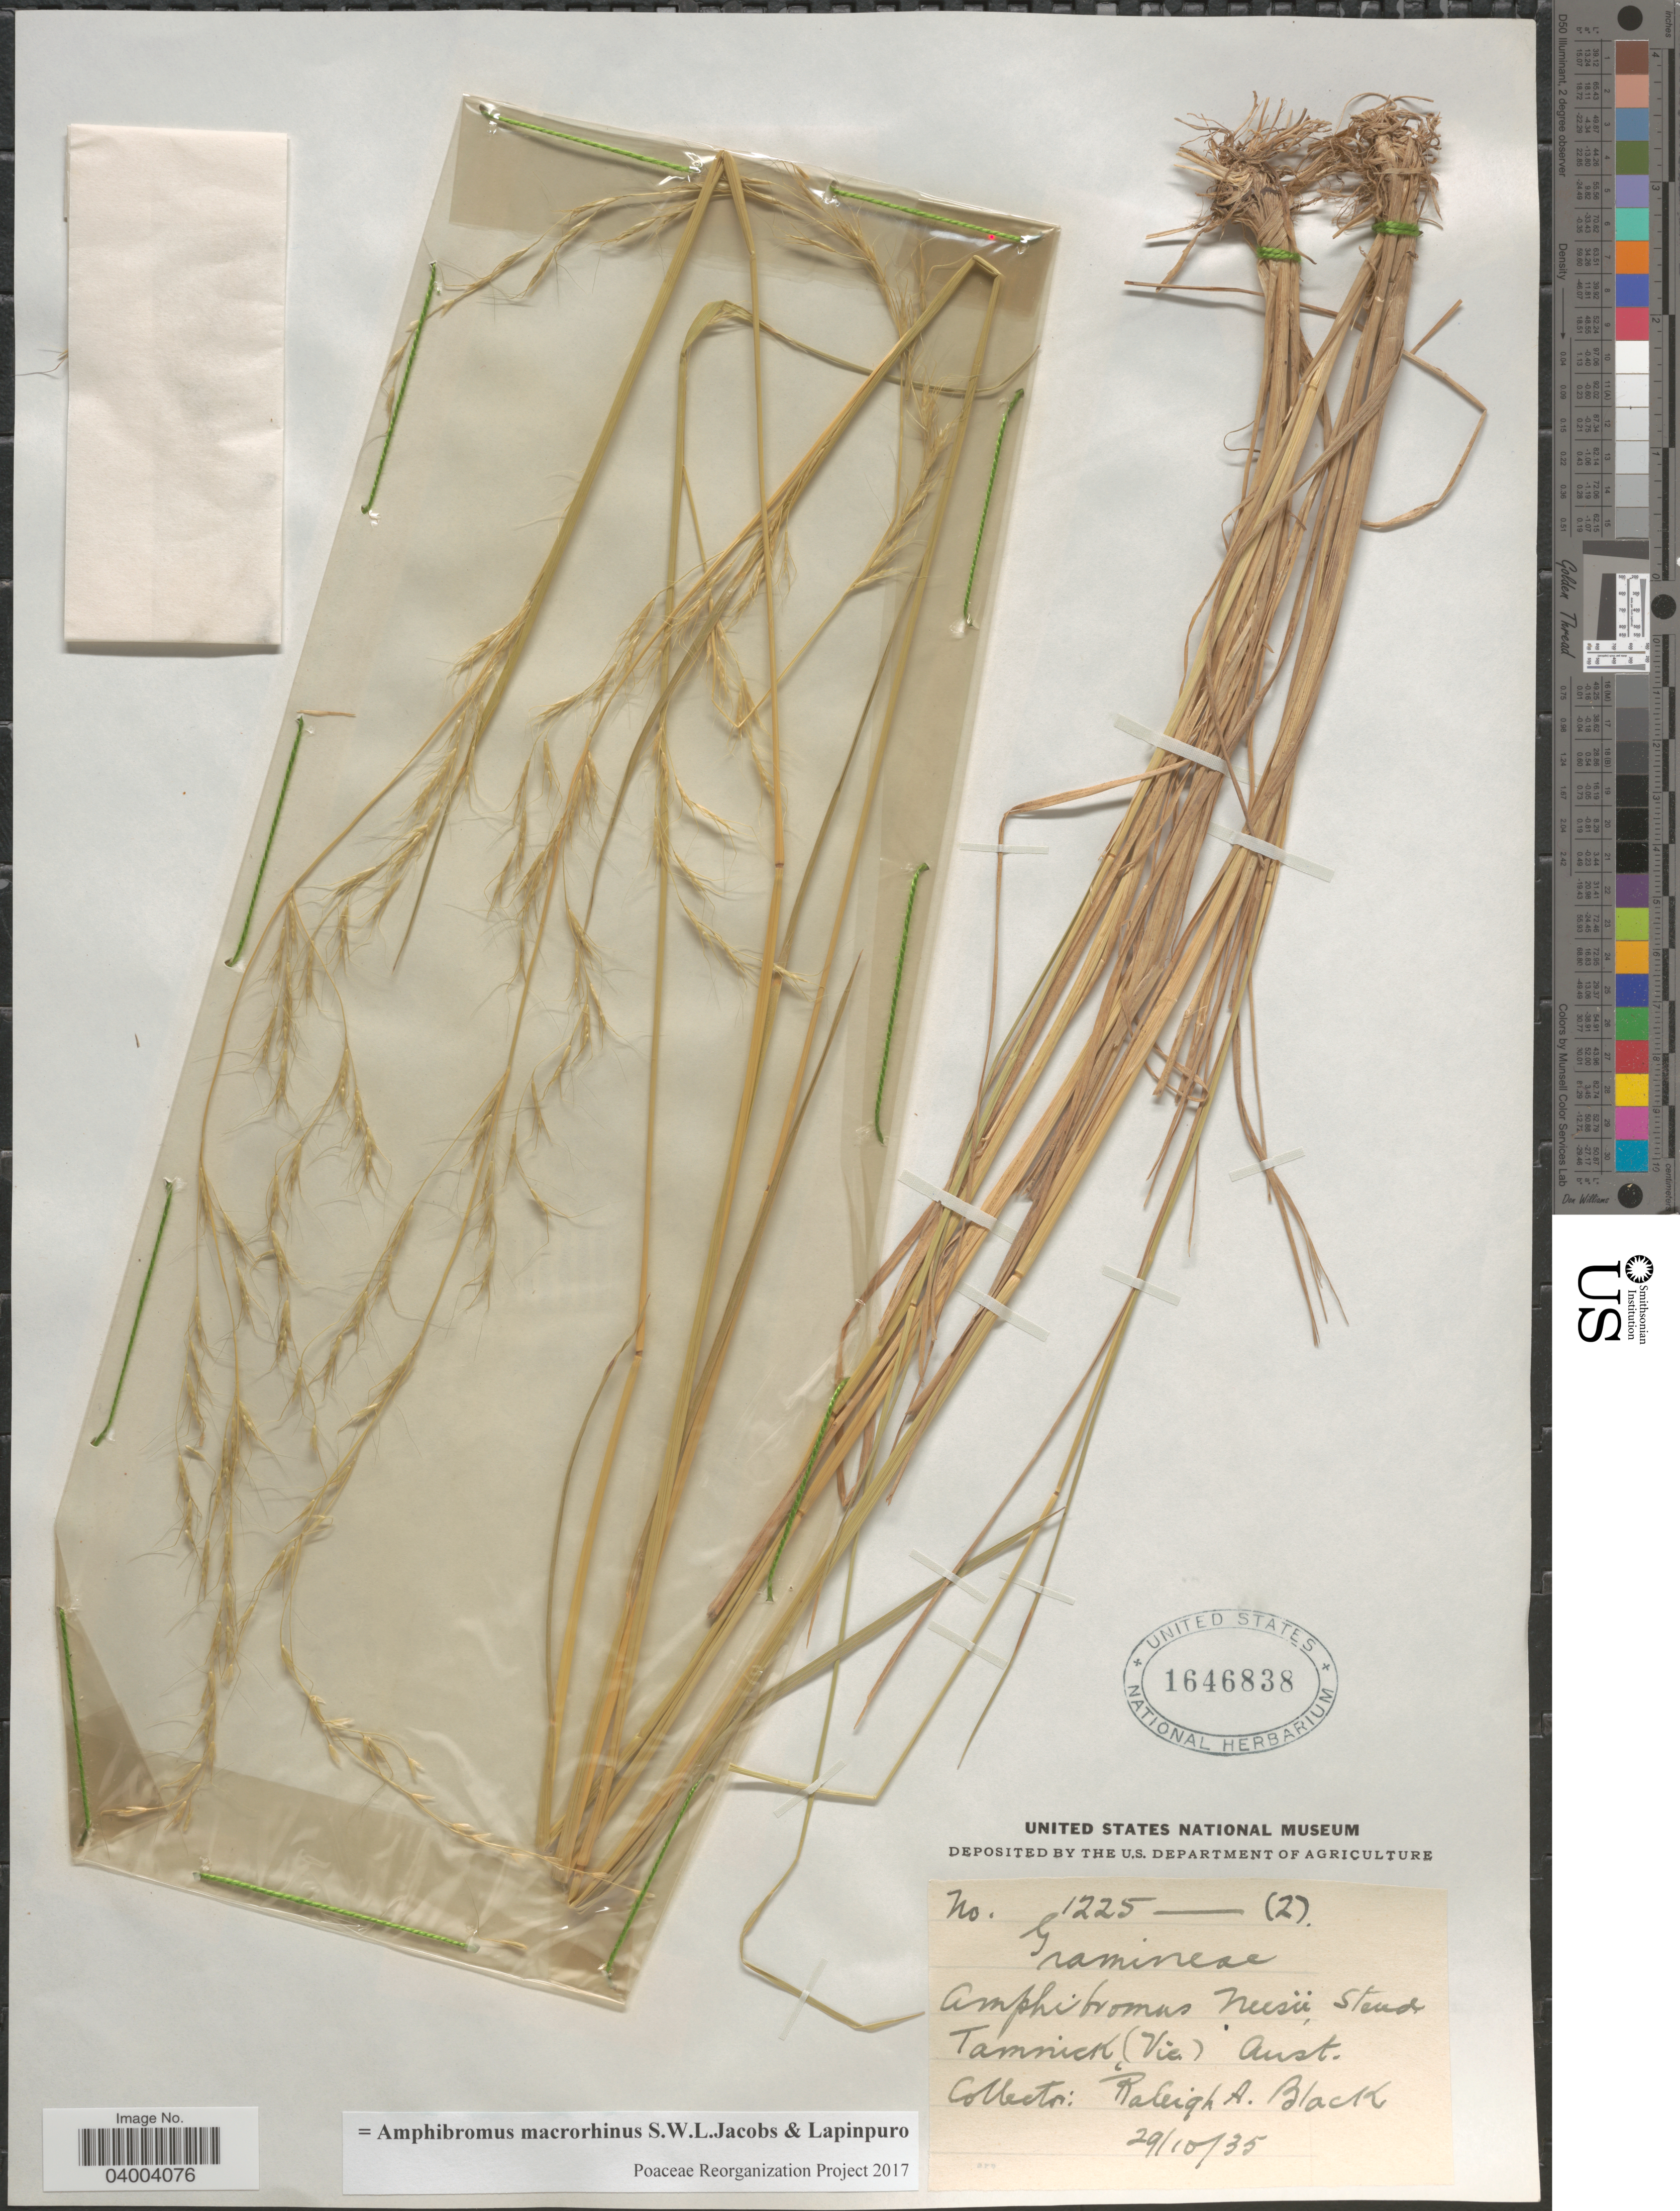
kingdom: Plantae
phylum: Tracheophyta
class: Liliopsida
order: Poales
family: Poaceae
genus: Amphibromus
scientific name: Amphibromus macrorhinus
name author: S.W.L. Jacobs & Lapinpuro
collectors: R. A. Black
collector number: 1225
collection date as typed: Transcribed d/m/y: 29/10/35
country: Australia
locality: Tamnick (Vic.). Aust.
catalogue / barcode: US 1646838